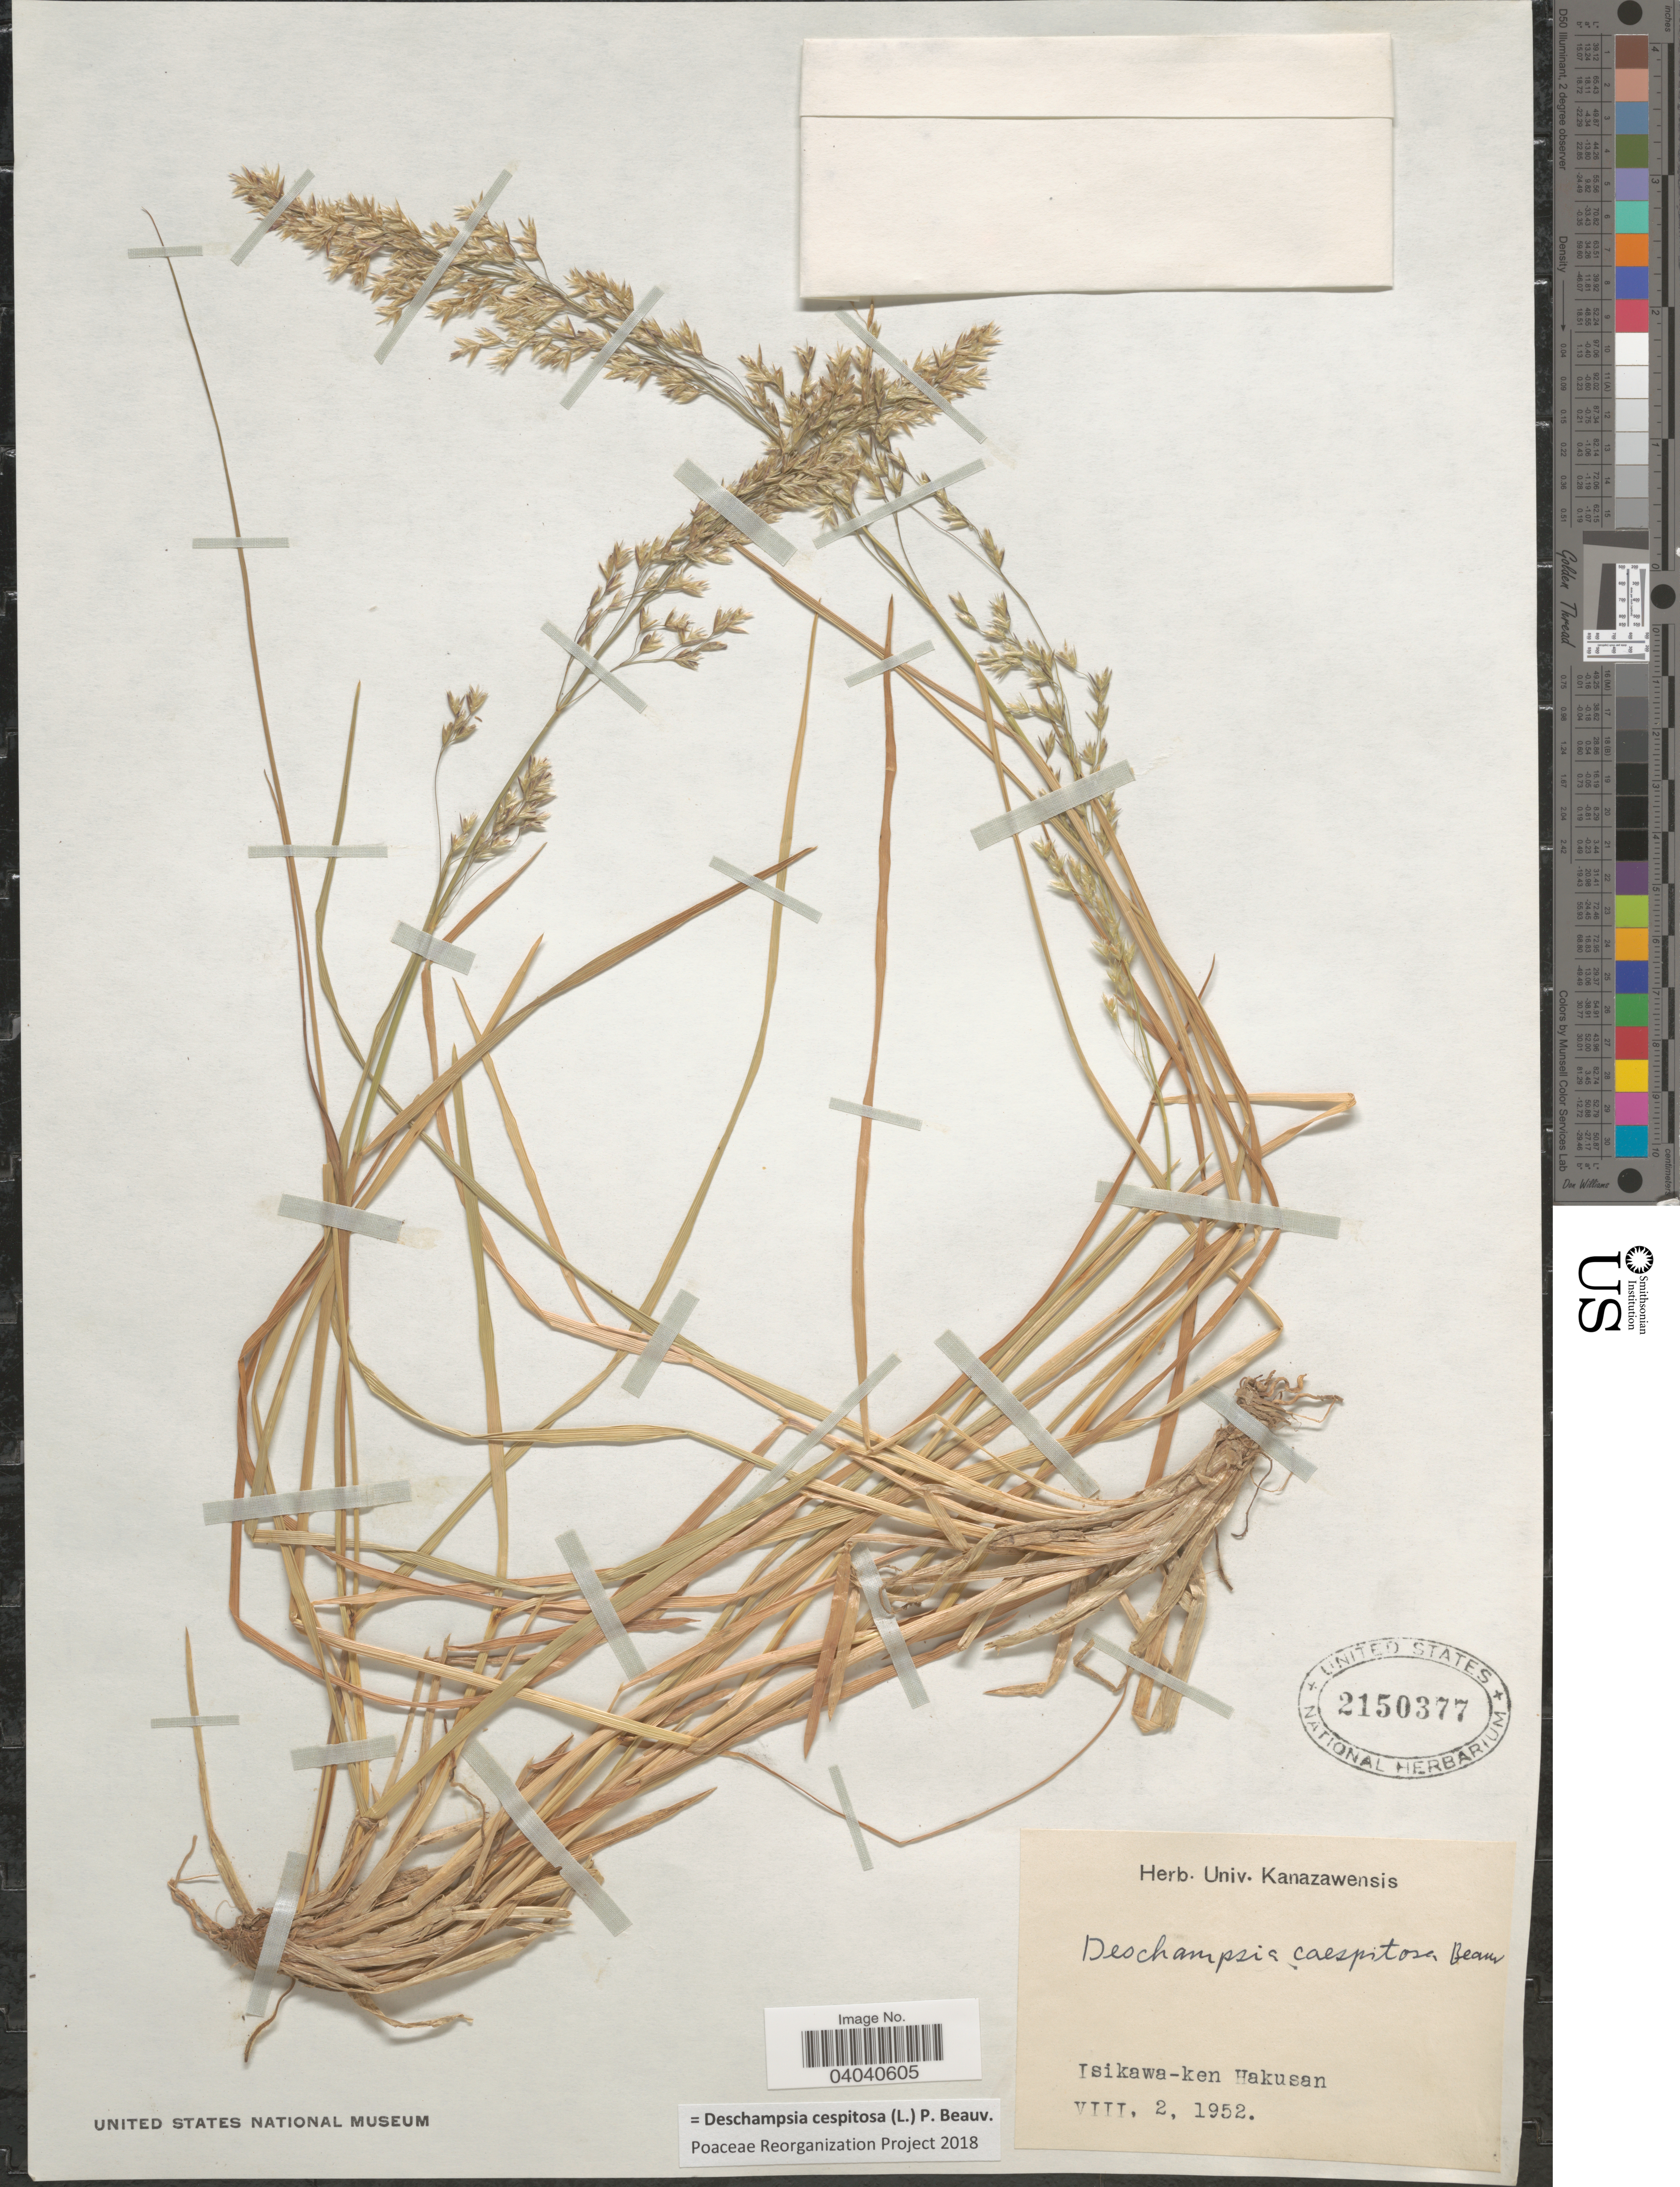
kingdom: Plantae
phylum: Tracheophyta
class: Liliopsida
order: Poales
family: Poaceae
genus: Deschampsia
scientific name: Deschampsia cespitosa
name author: (L.) P. Beauv.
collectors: Ex Herb. Univ. Kanazawensis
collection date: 1952-08-02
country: Japan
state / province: Isikawa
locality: Isikawa-ken Hakusan.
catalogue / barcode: US 2150377